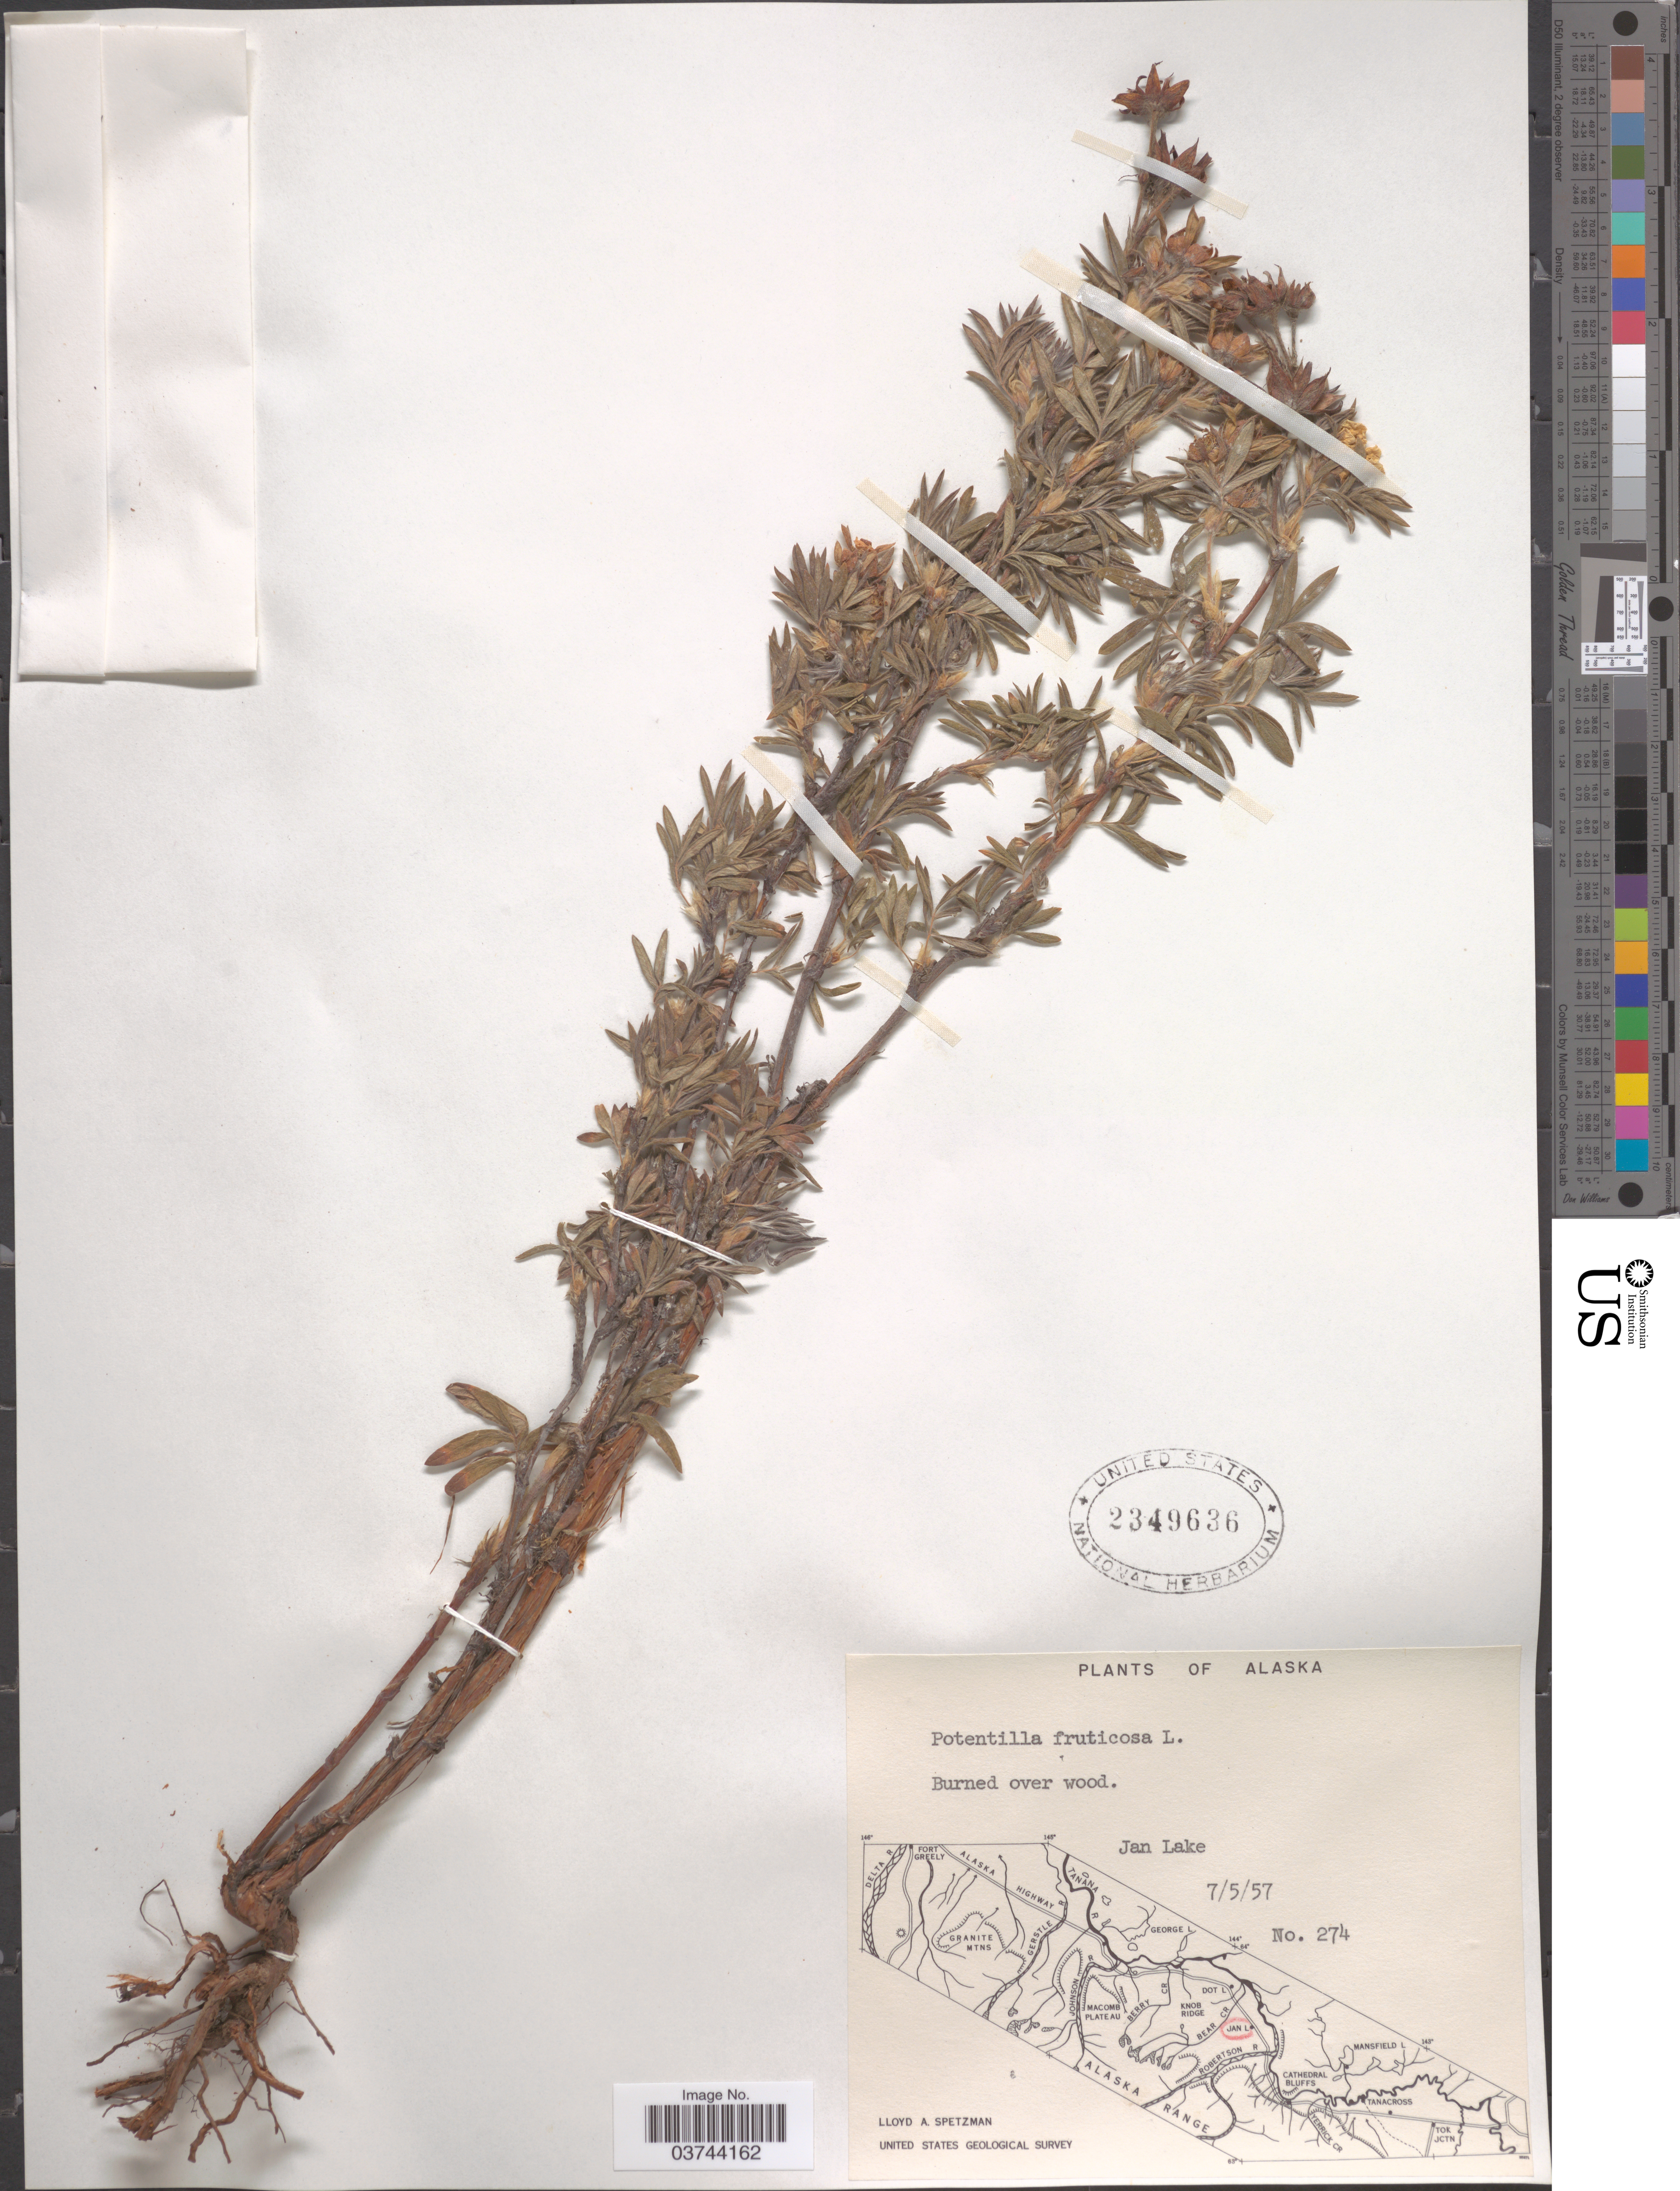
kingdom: Plantae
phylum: Tracheophyta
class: Magnoliopsida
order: Rosales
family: Rosaceae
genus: Dasiphora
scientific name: Dasiphora fruticosa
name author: (L.) Rydb.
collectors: L. Spetzman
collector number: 274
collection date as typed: Transcribed d/m/y: 5/7/57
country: United States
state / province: Alaska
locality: Jan Lake.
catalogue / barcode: US 2349636